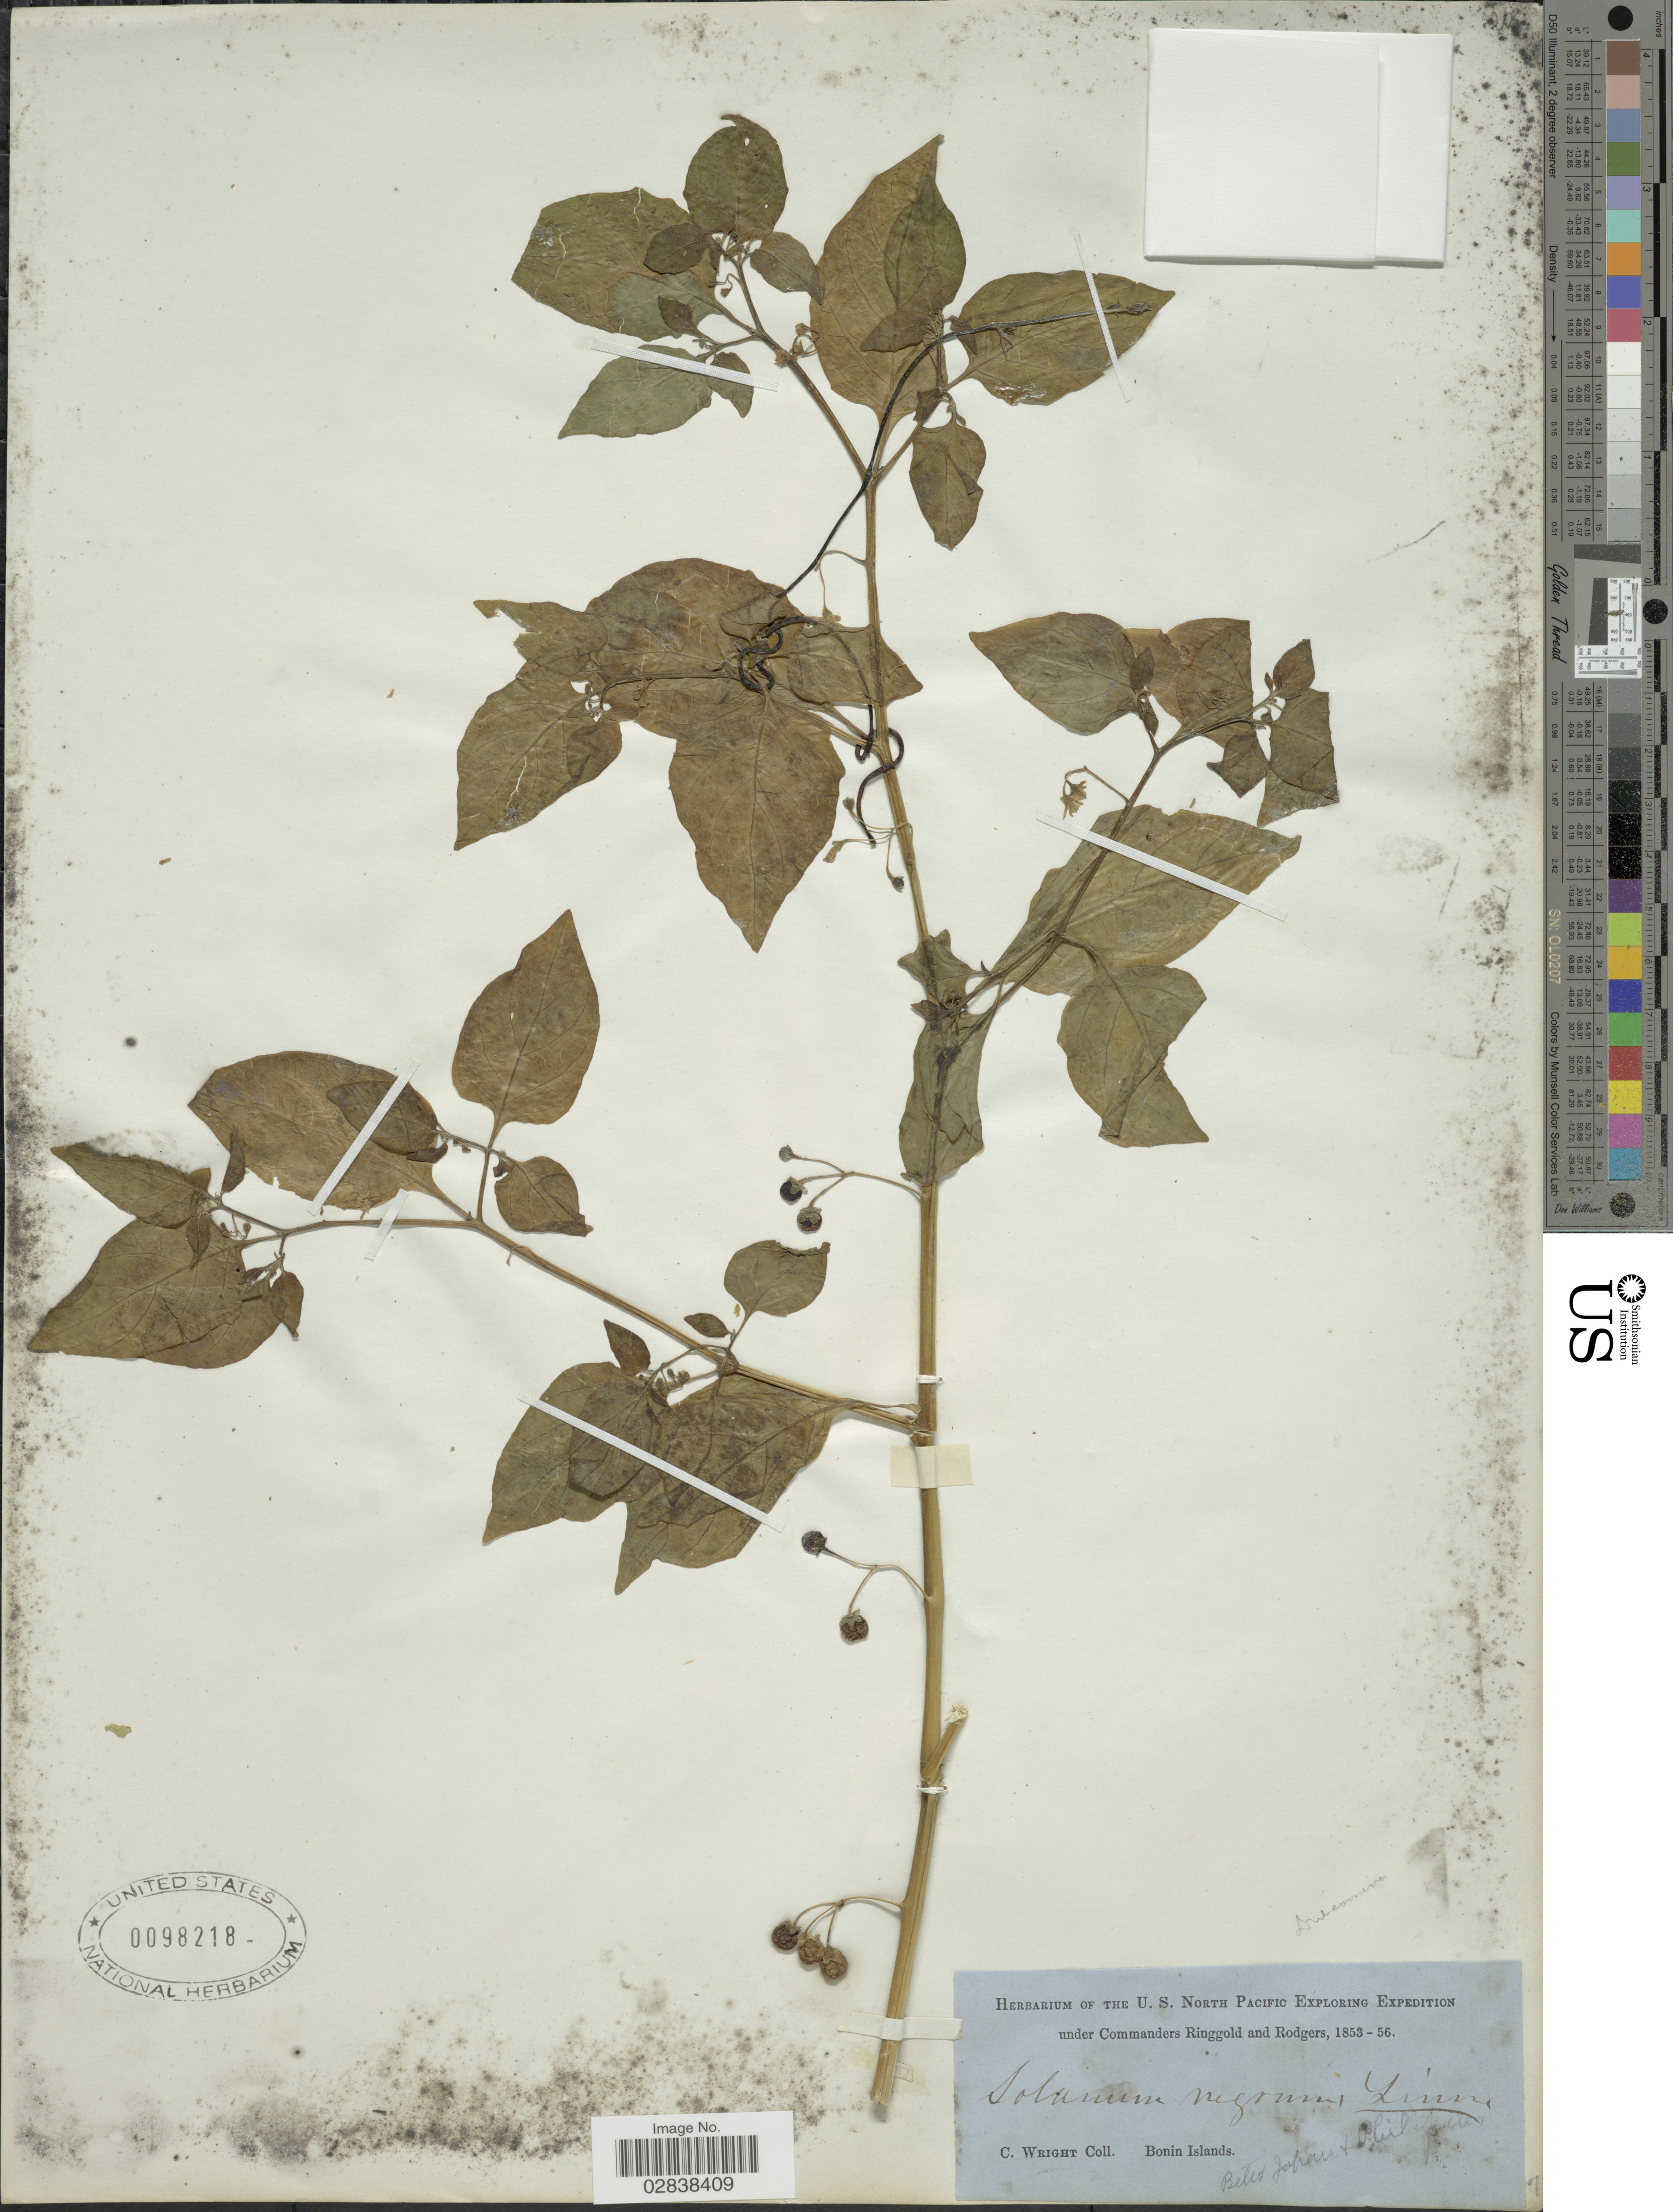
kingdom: Plantae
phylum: Tracheophyta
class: Magnoliopsida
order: Solanales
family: Solanaceae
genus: Solanum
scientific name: Solanum nigrum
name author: L.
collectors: C. Wright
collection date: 1853/1856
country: Japan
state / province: Tokyo, Federal City of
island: Bonin Islands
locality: Bonin Islands.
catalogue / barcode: US 98218